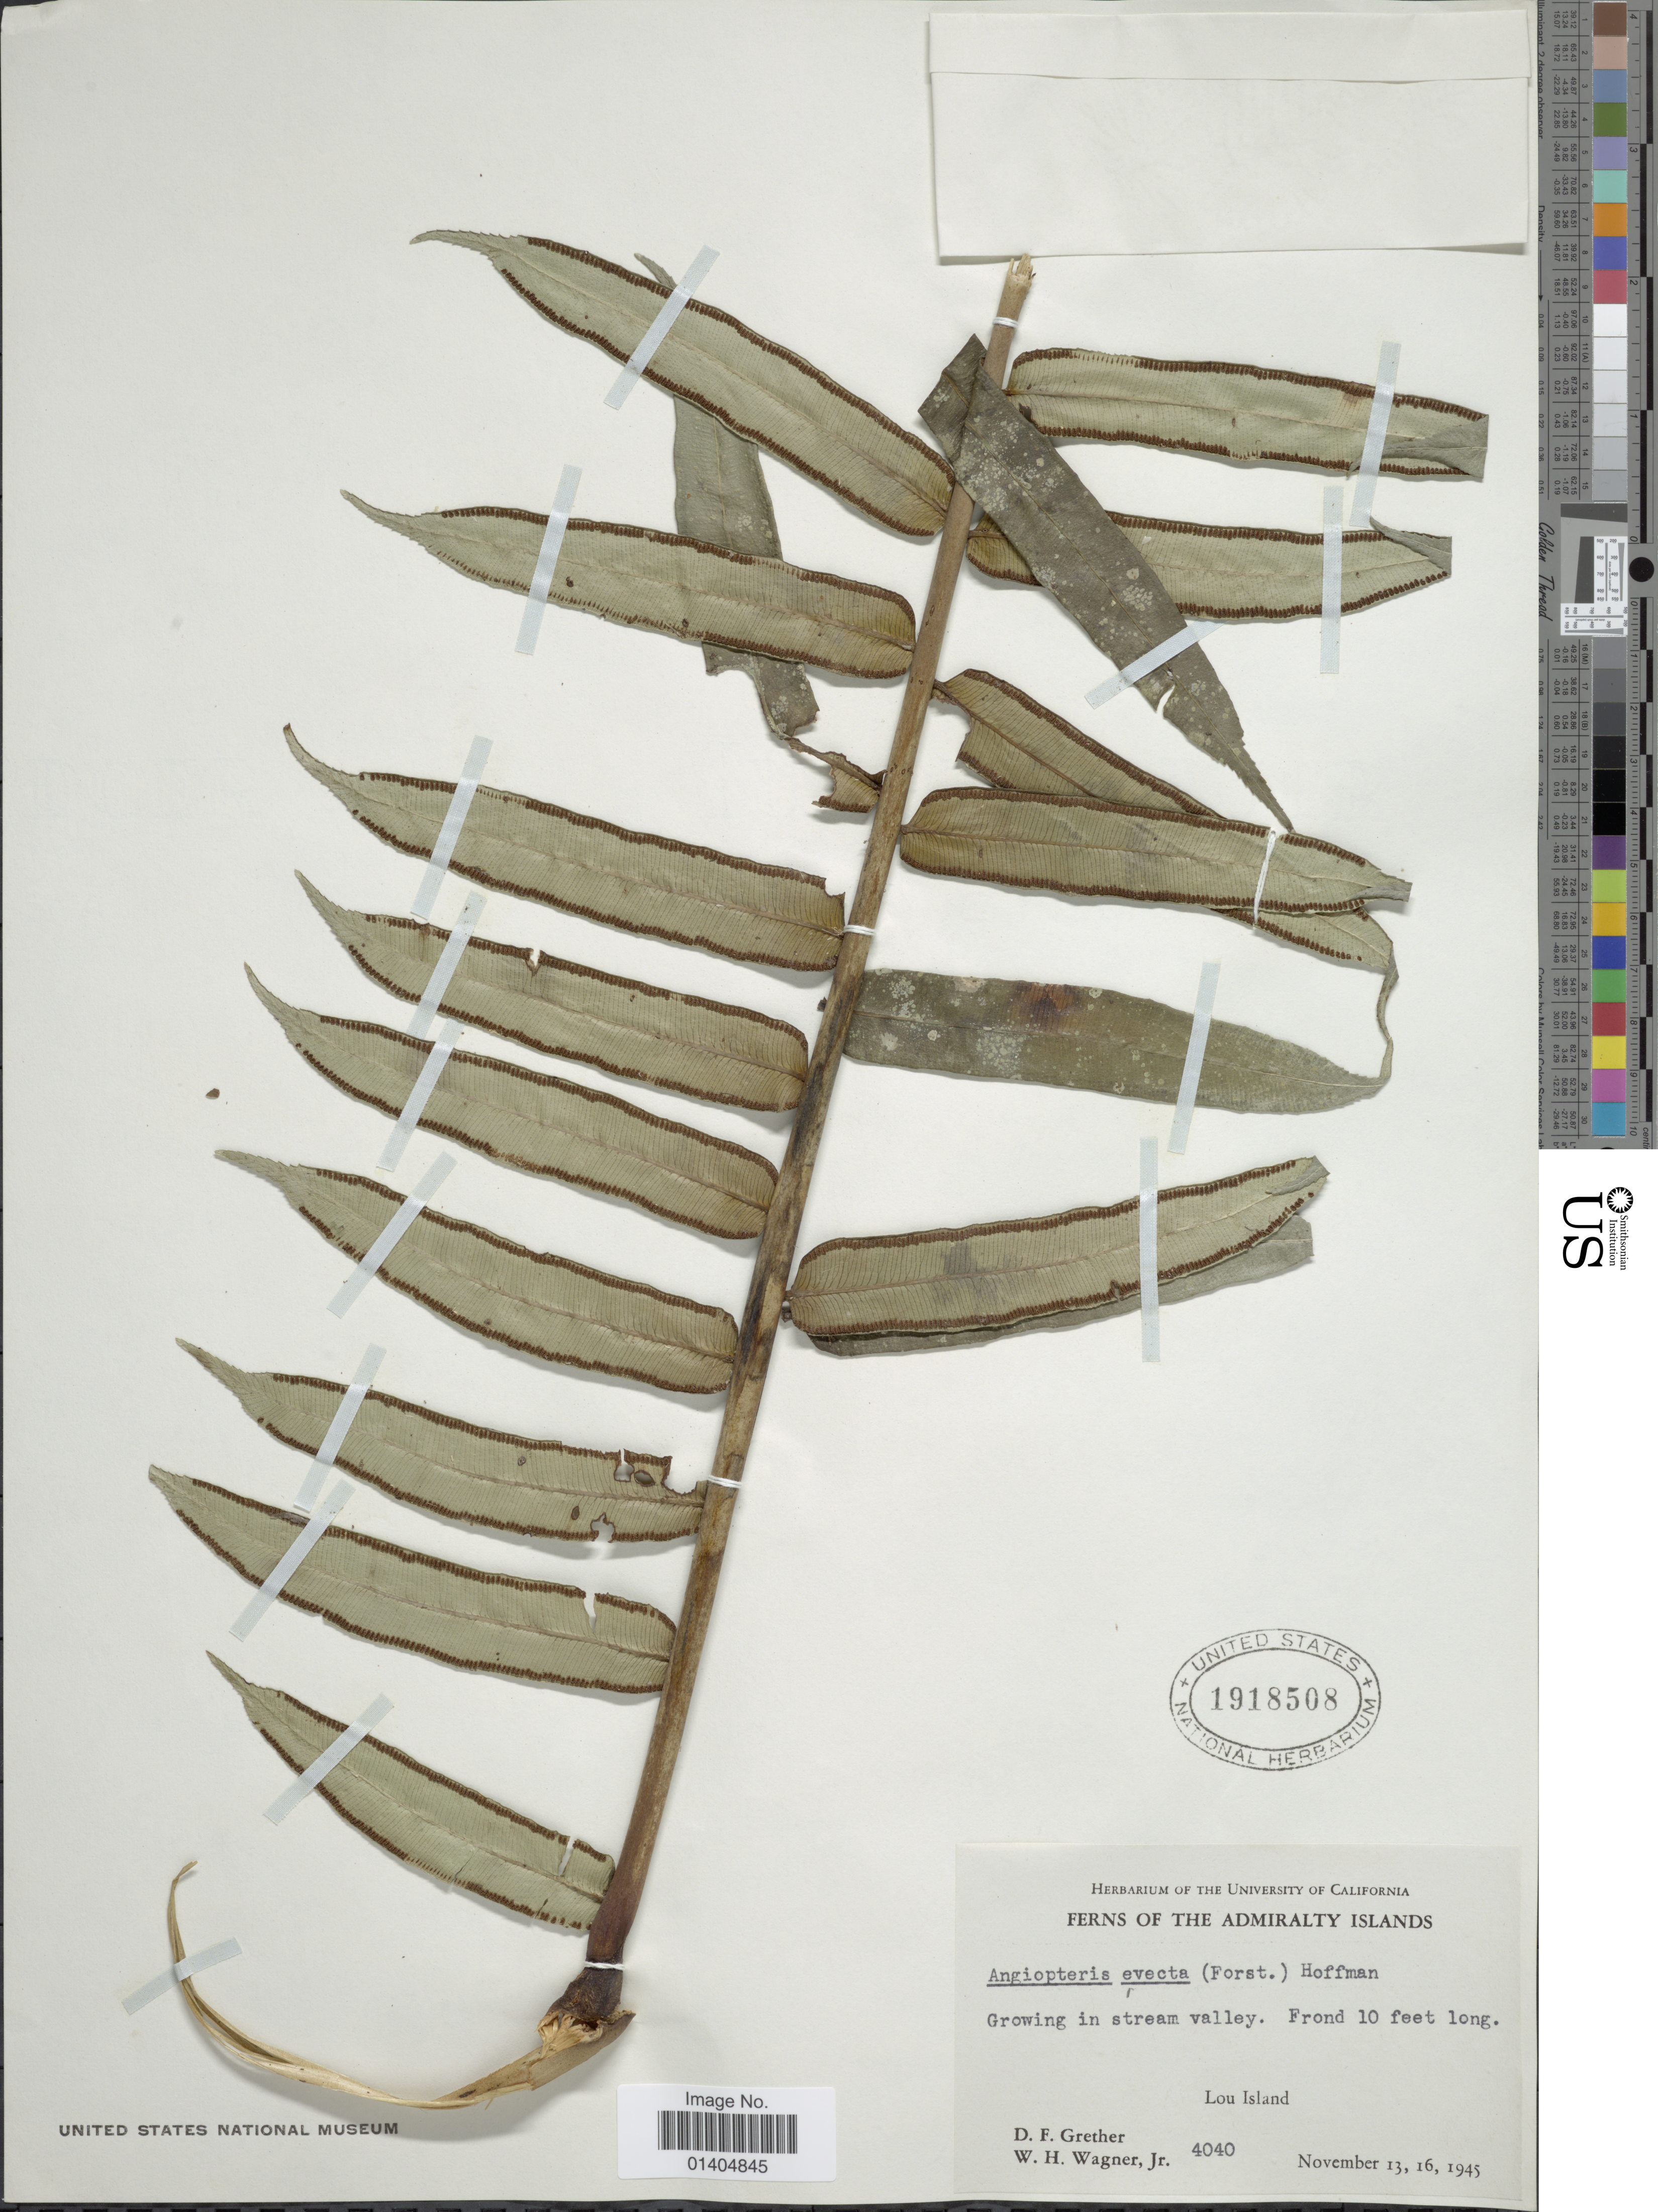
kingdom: Plantae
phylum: Tracheophyta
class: Polypodiopsida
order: Marattiales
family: Marattiaceae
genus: Angiopteris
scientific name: Angiopteris evecta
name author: (G. Forst.) Hoffm.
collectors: D. F. Grether & W. H. Wagner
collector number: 4040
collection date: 1945-11-13/1945-11-16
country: Papua New Guinea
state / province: Manus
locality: The Admiralty Islands. Growing in stream valley,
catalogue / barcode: US 1918508